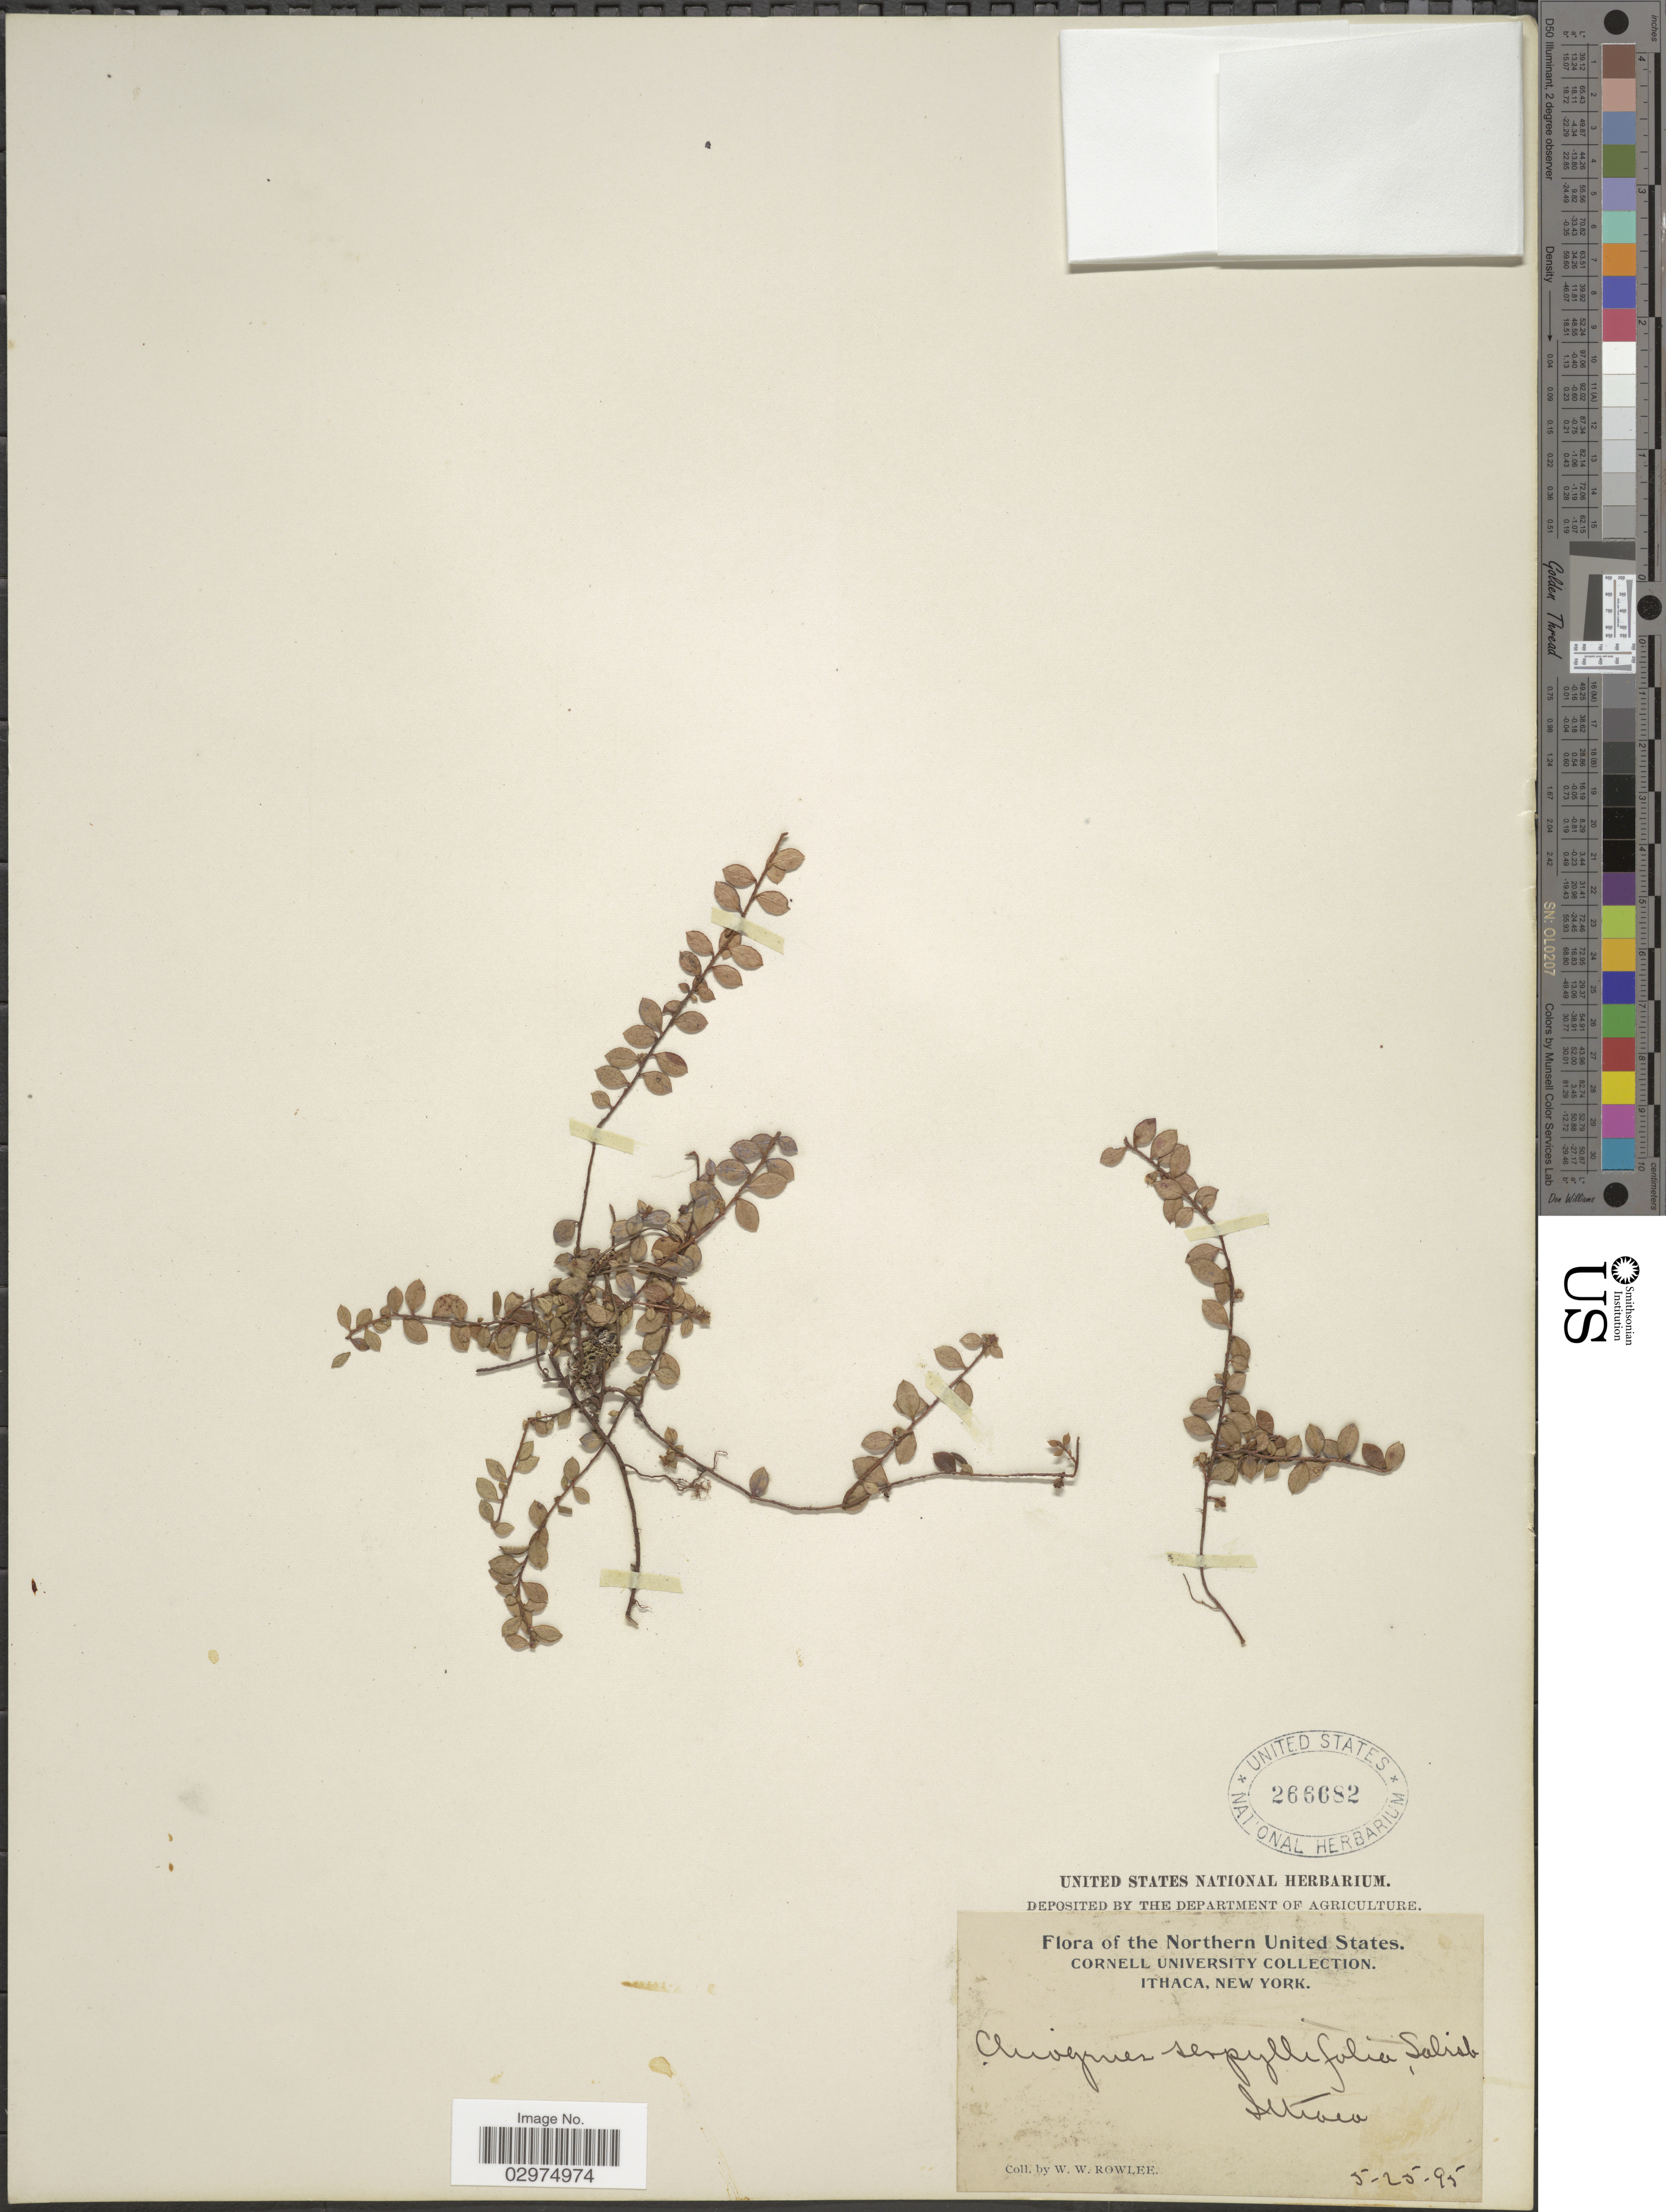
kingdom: Plantae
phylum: Tracheophyta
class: Magnoliopsida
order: Ericales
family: Ericaceae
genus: Gaultheria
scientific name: Gaultheria hispidula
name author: (L.) Muhl. ex Bigelow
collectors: W. W. Rowlee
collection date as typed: Transcribed d/m/y: 25/5/95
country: United States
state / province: New York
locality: Northern United States. Ithaca.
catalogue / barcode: US 266682